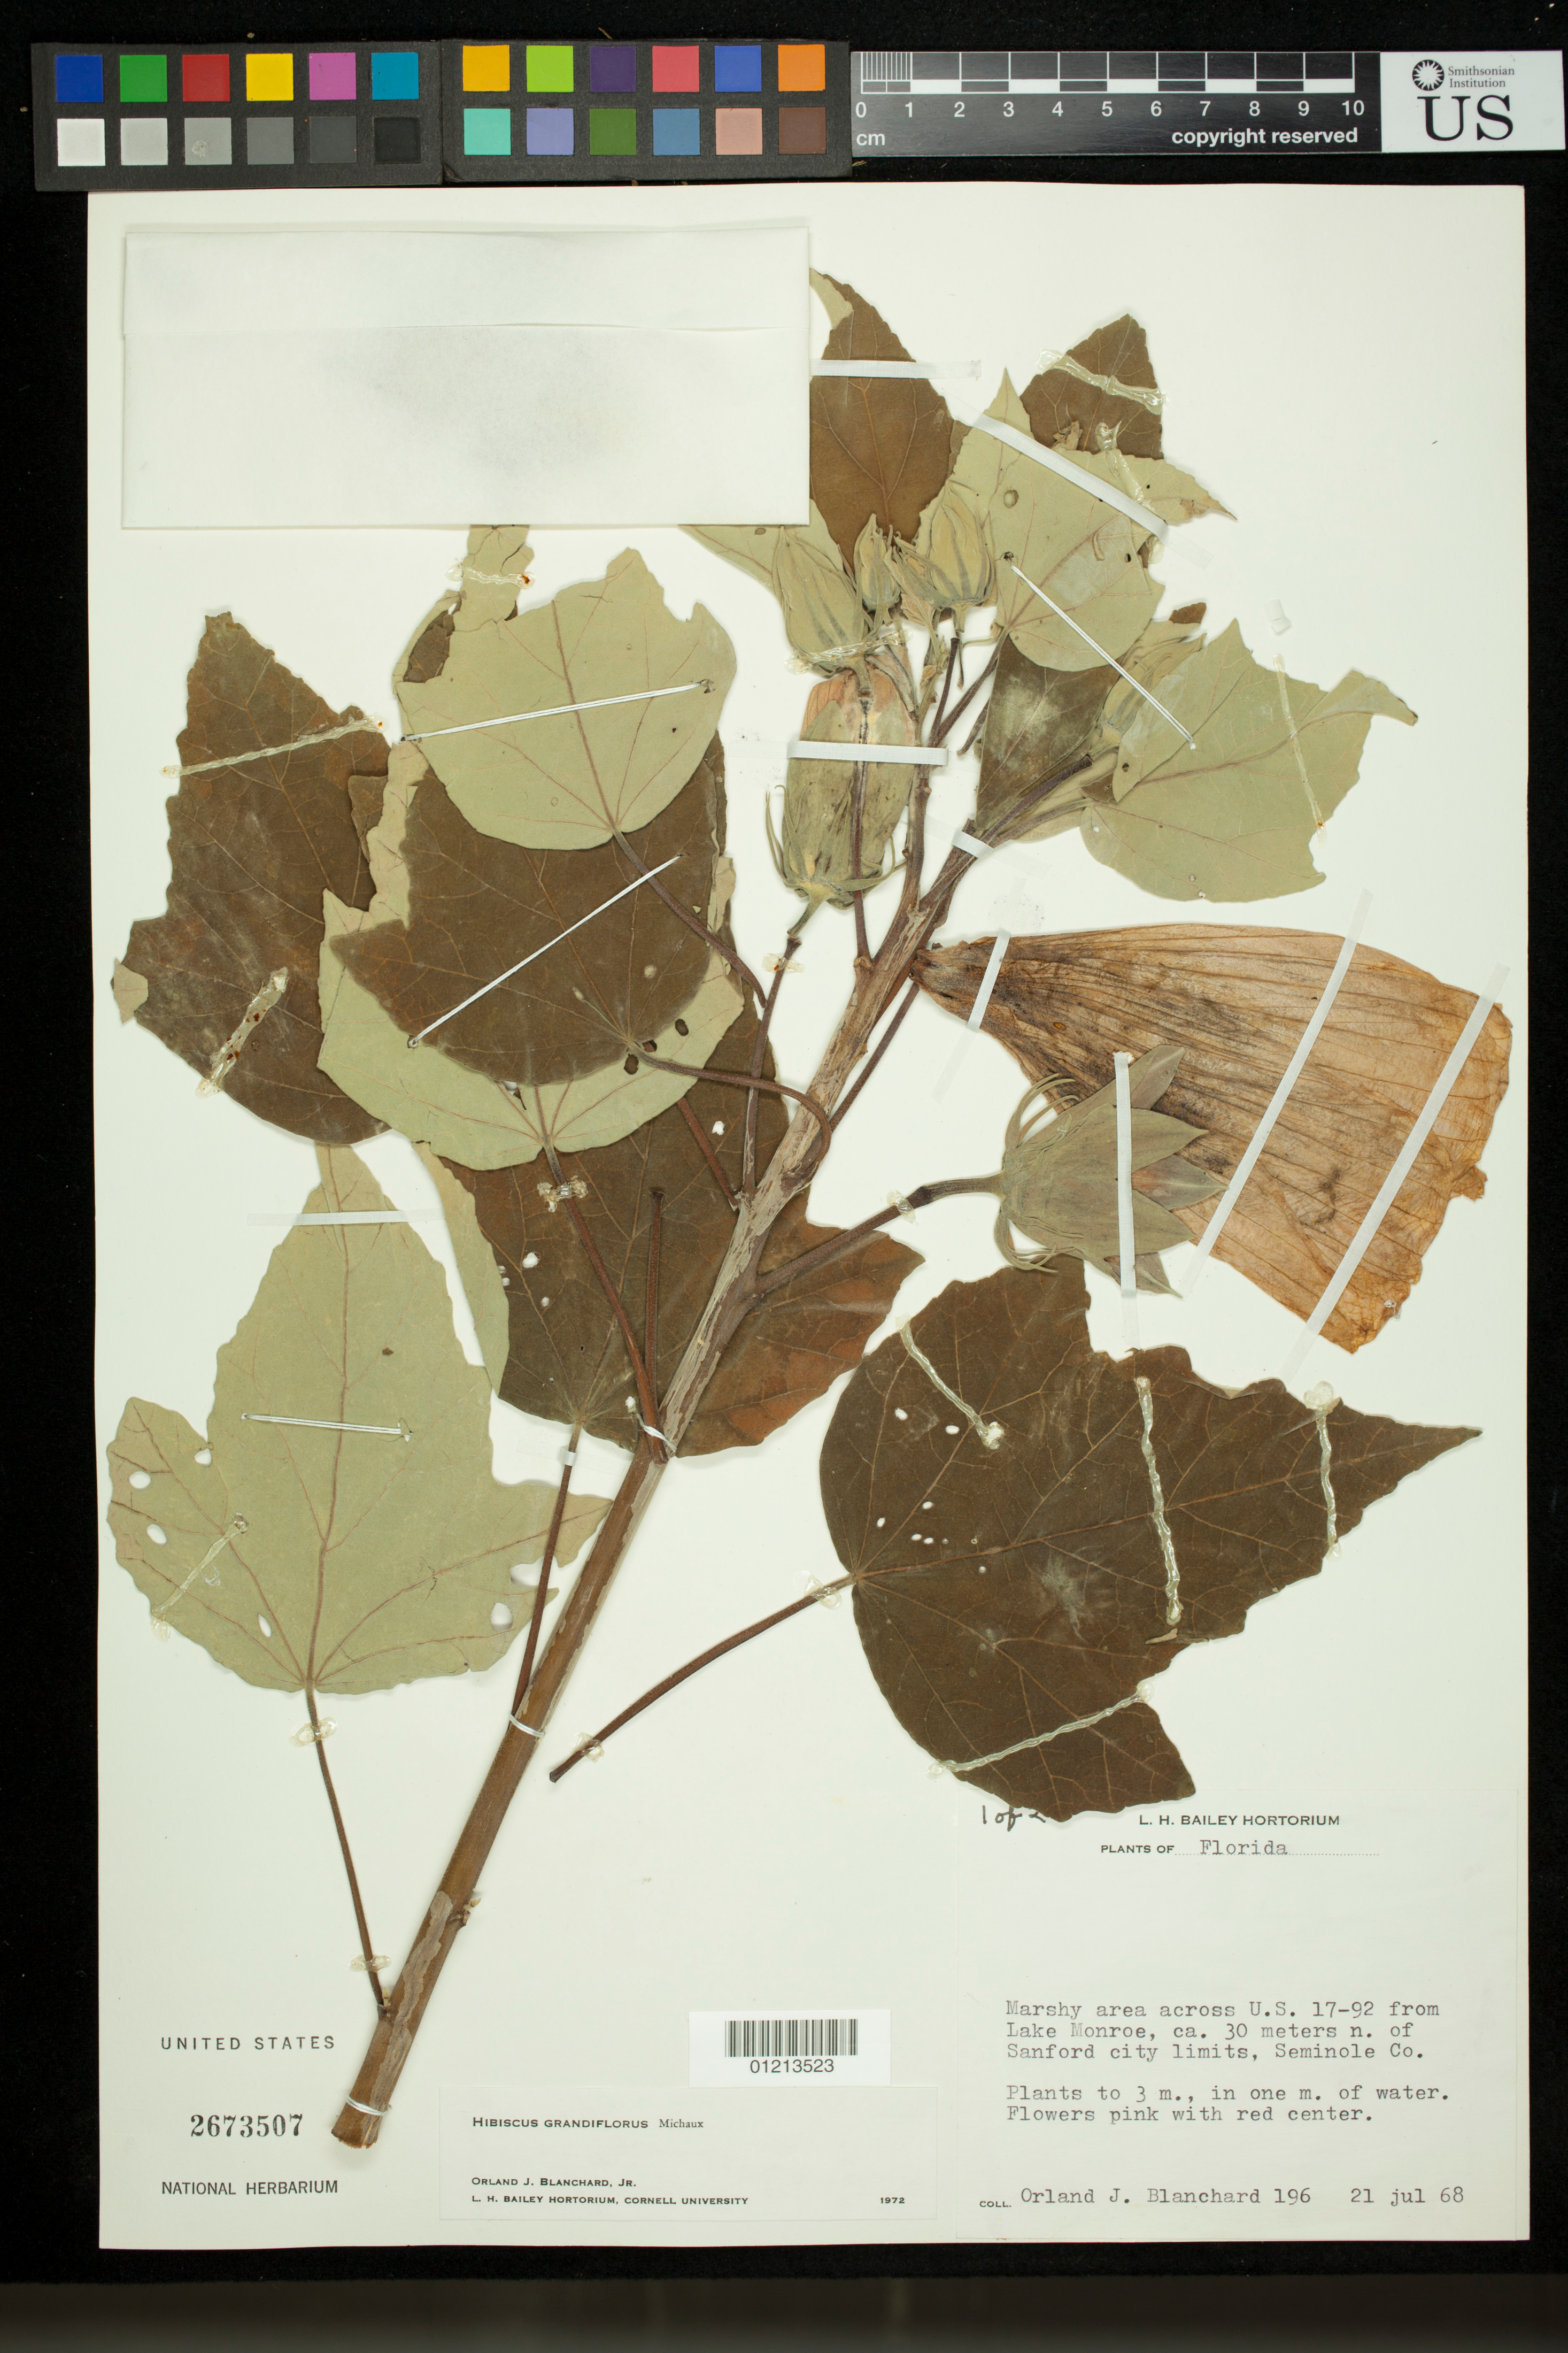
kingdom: Plantae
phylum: Tracheophyta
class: Magnoliopsida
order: Malvales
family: Malvaceae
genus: Hibiscus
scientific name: Hibiscus grandiflorus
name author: Michx.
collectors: O. J. Blanchard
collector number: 196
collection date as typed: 21 Jul 1968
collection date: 1968-07-21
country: United States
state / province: Florida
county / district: Seminole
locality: Marshy area across U.S. 17-92 from Lake Monroe, ca. 30 meters n. of Sanford city limits, Seminole Co.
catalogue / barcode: US 2673507